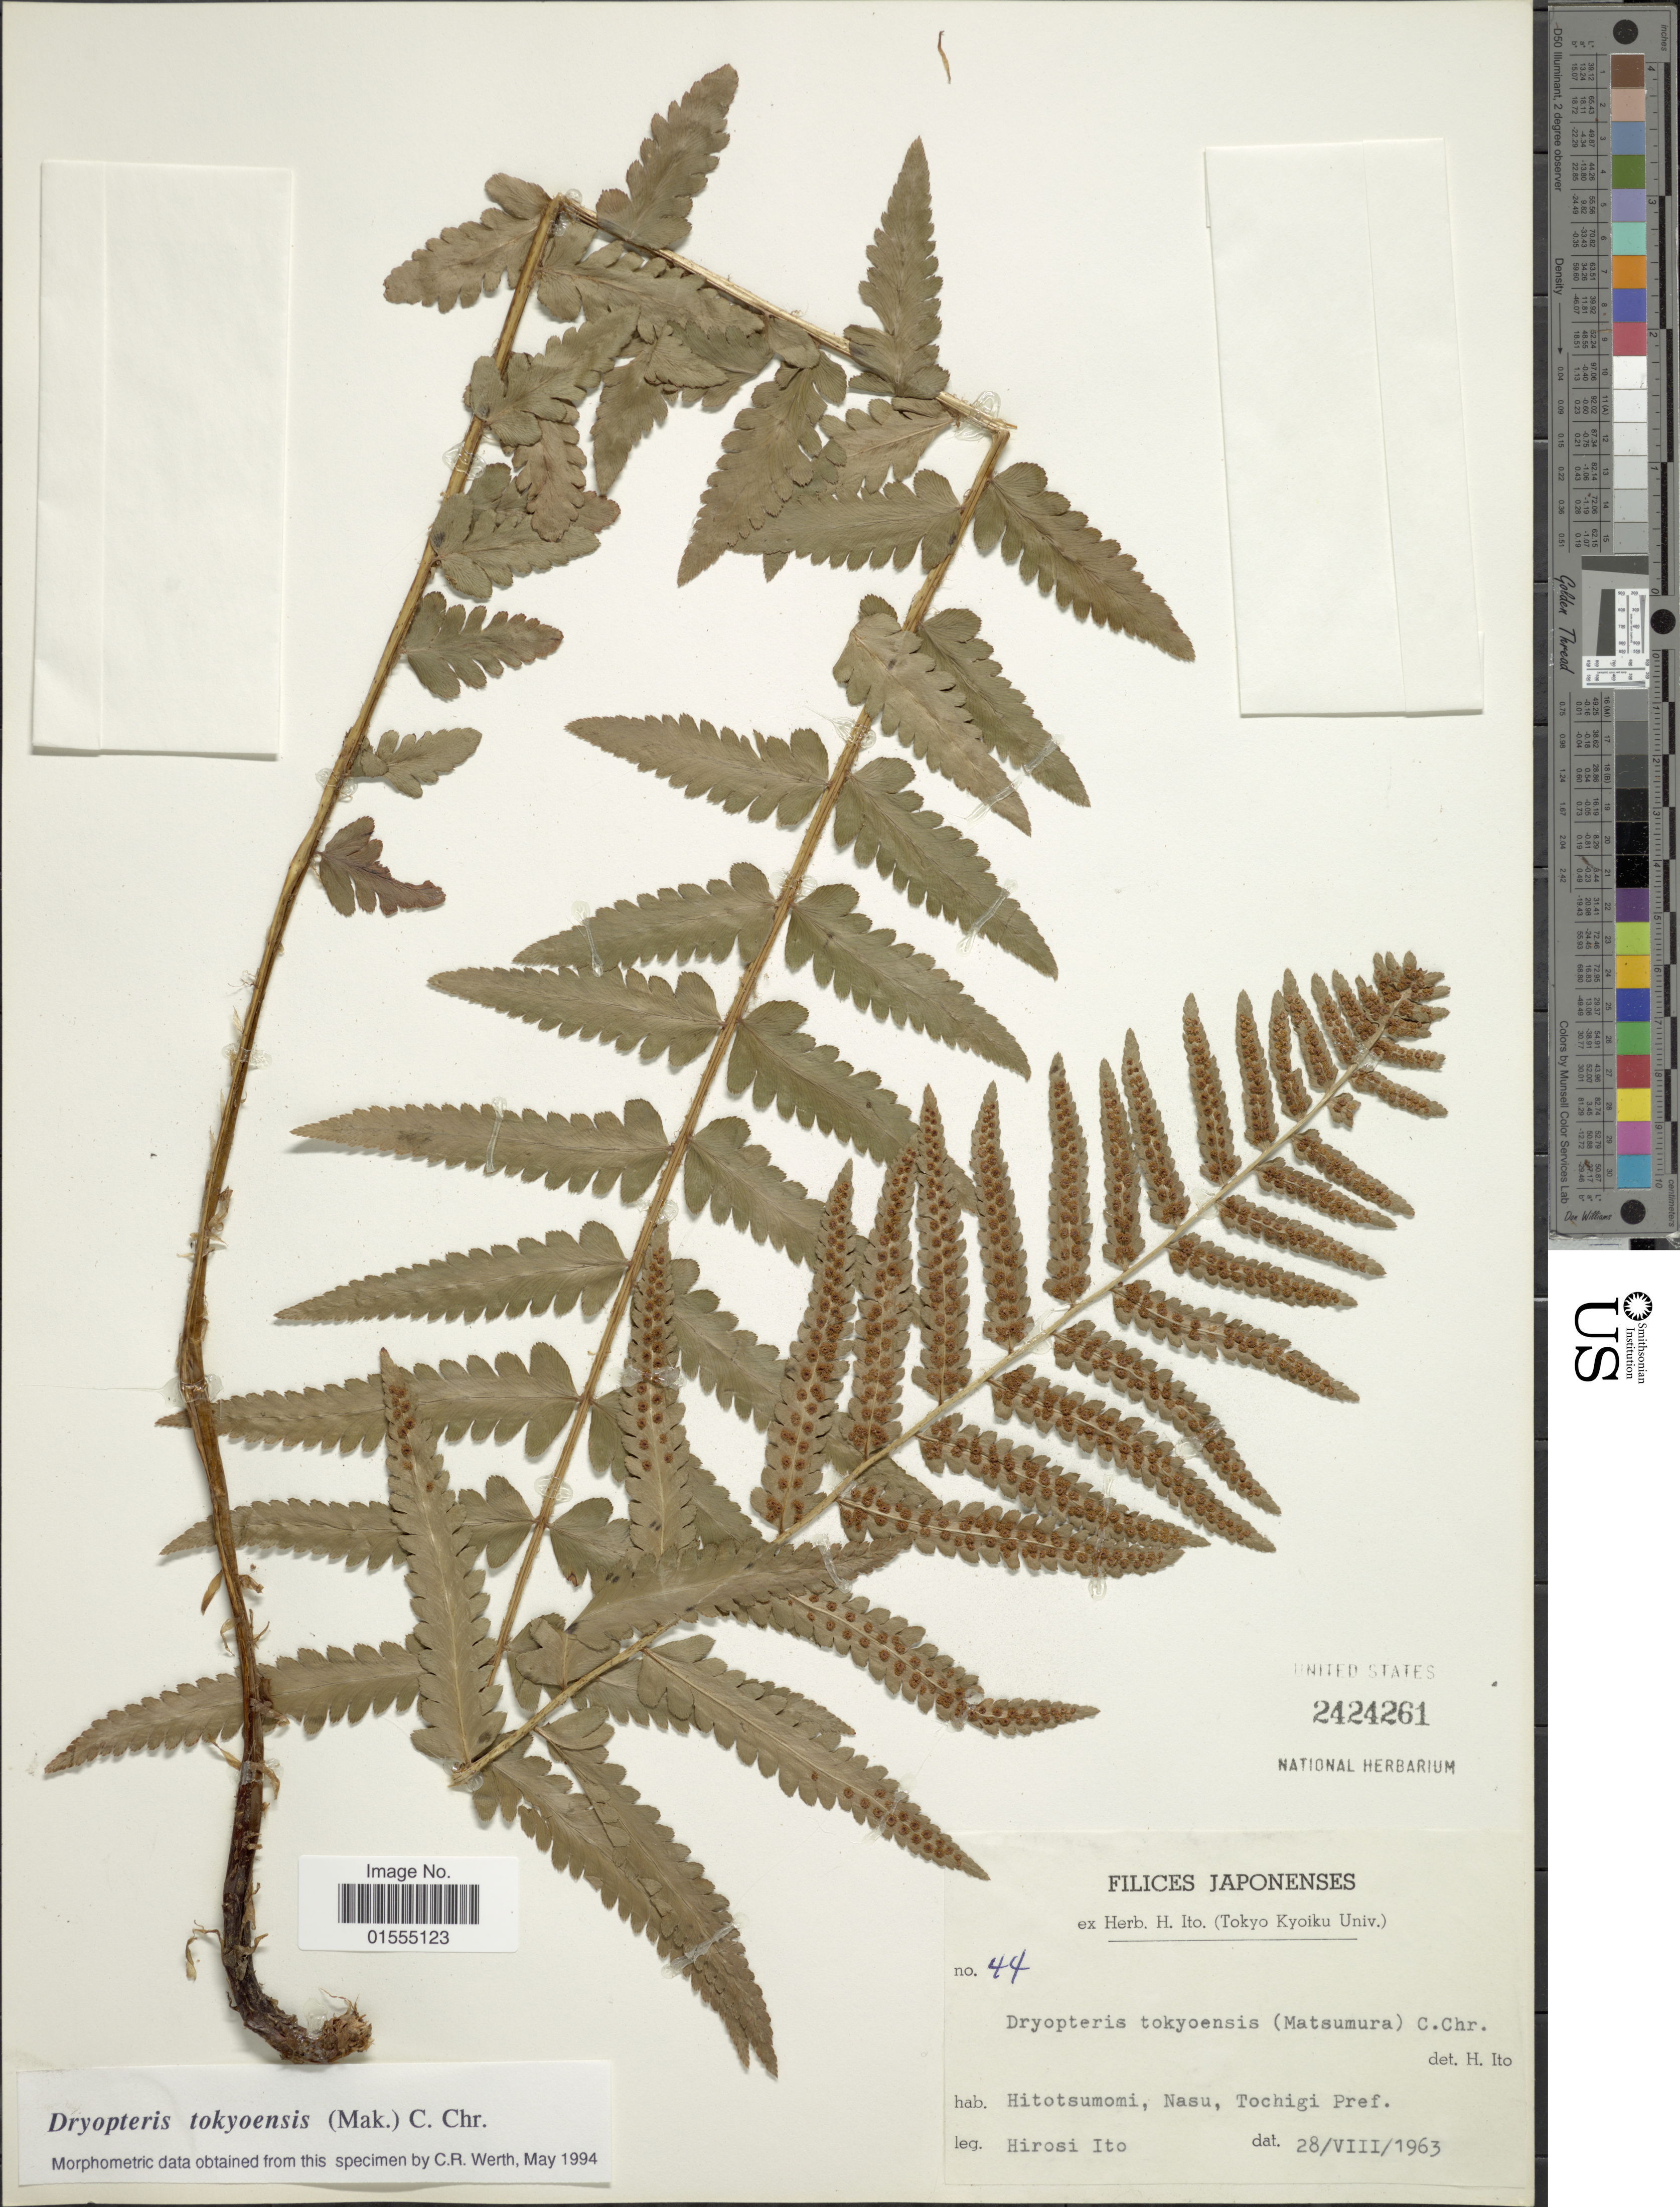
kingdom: Plantae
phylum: Tracheophyta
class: Polypodiopsida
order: Polypodiales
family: Dryopteridaceae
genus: Dryopteris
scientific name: Dryopteris tokyoensis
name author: (Matsum. ex Makino) C. Chr.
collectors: H. Itô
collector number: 44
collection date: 1963-08-28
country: Japan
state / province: Totigi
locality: Hitotsumomi, Nasu, Tochigi Pref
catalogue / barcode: US 2424261